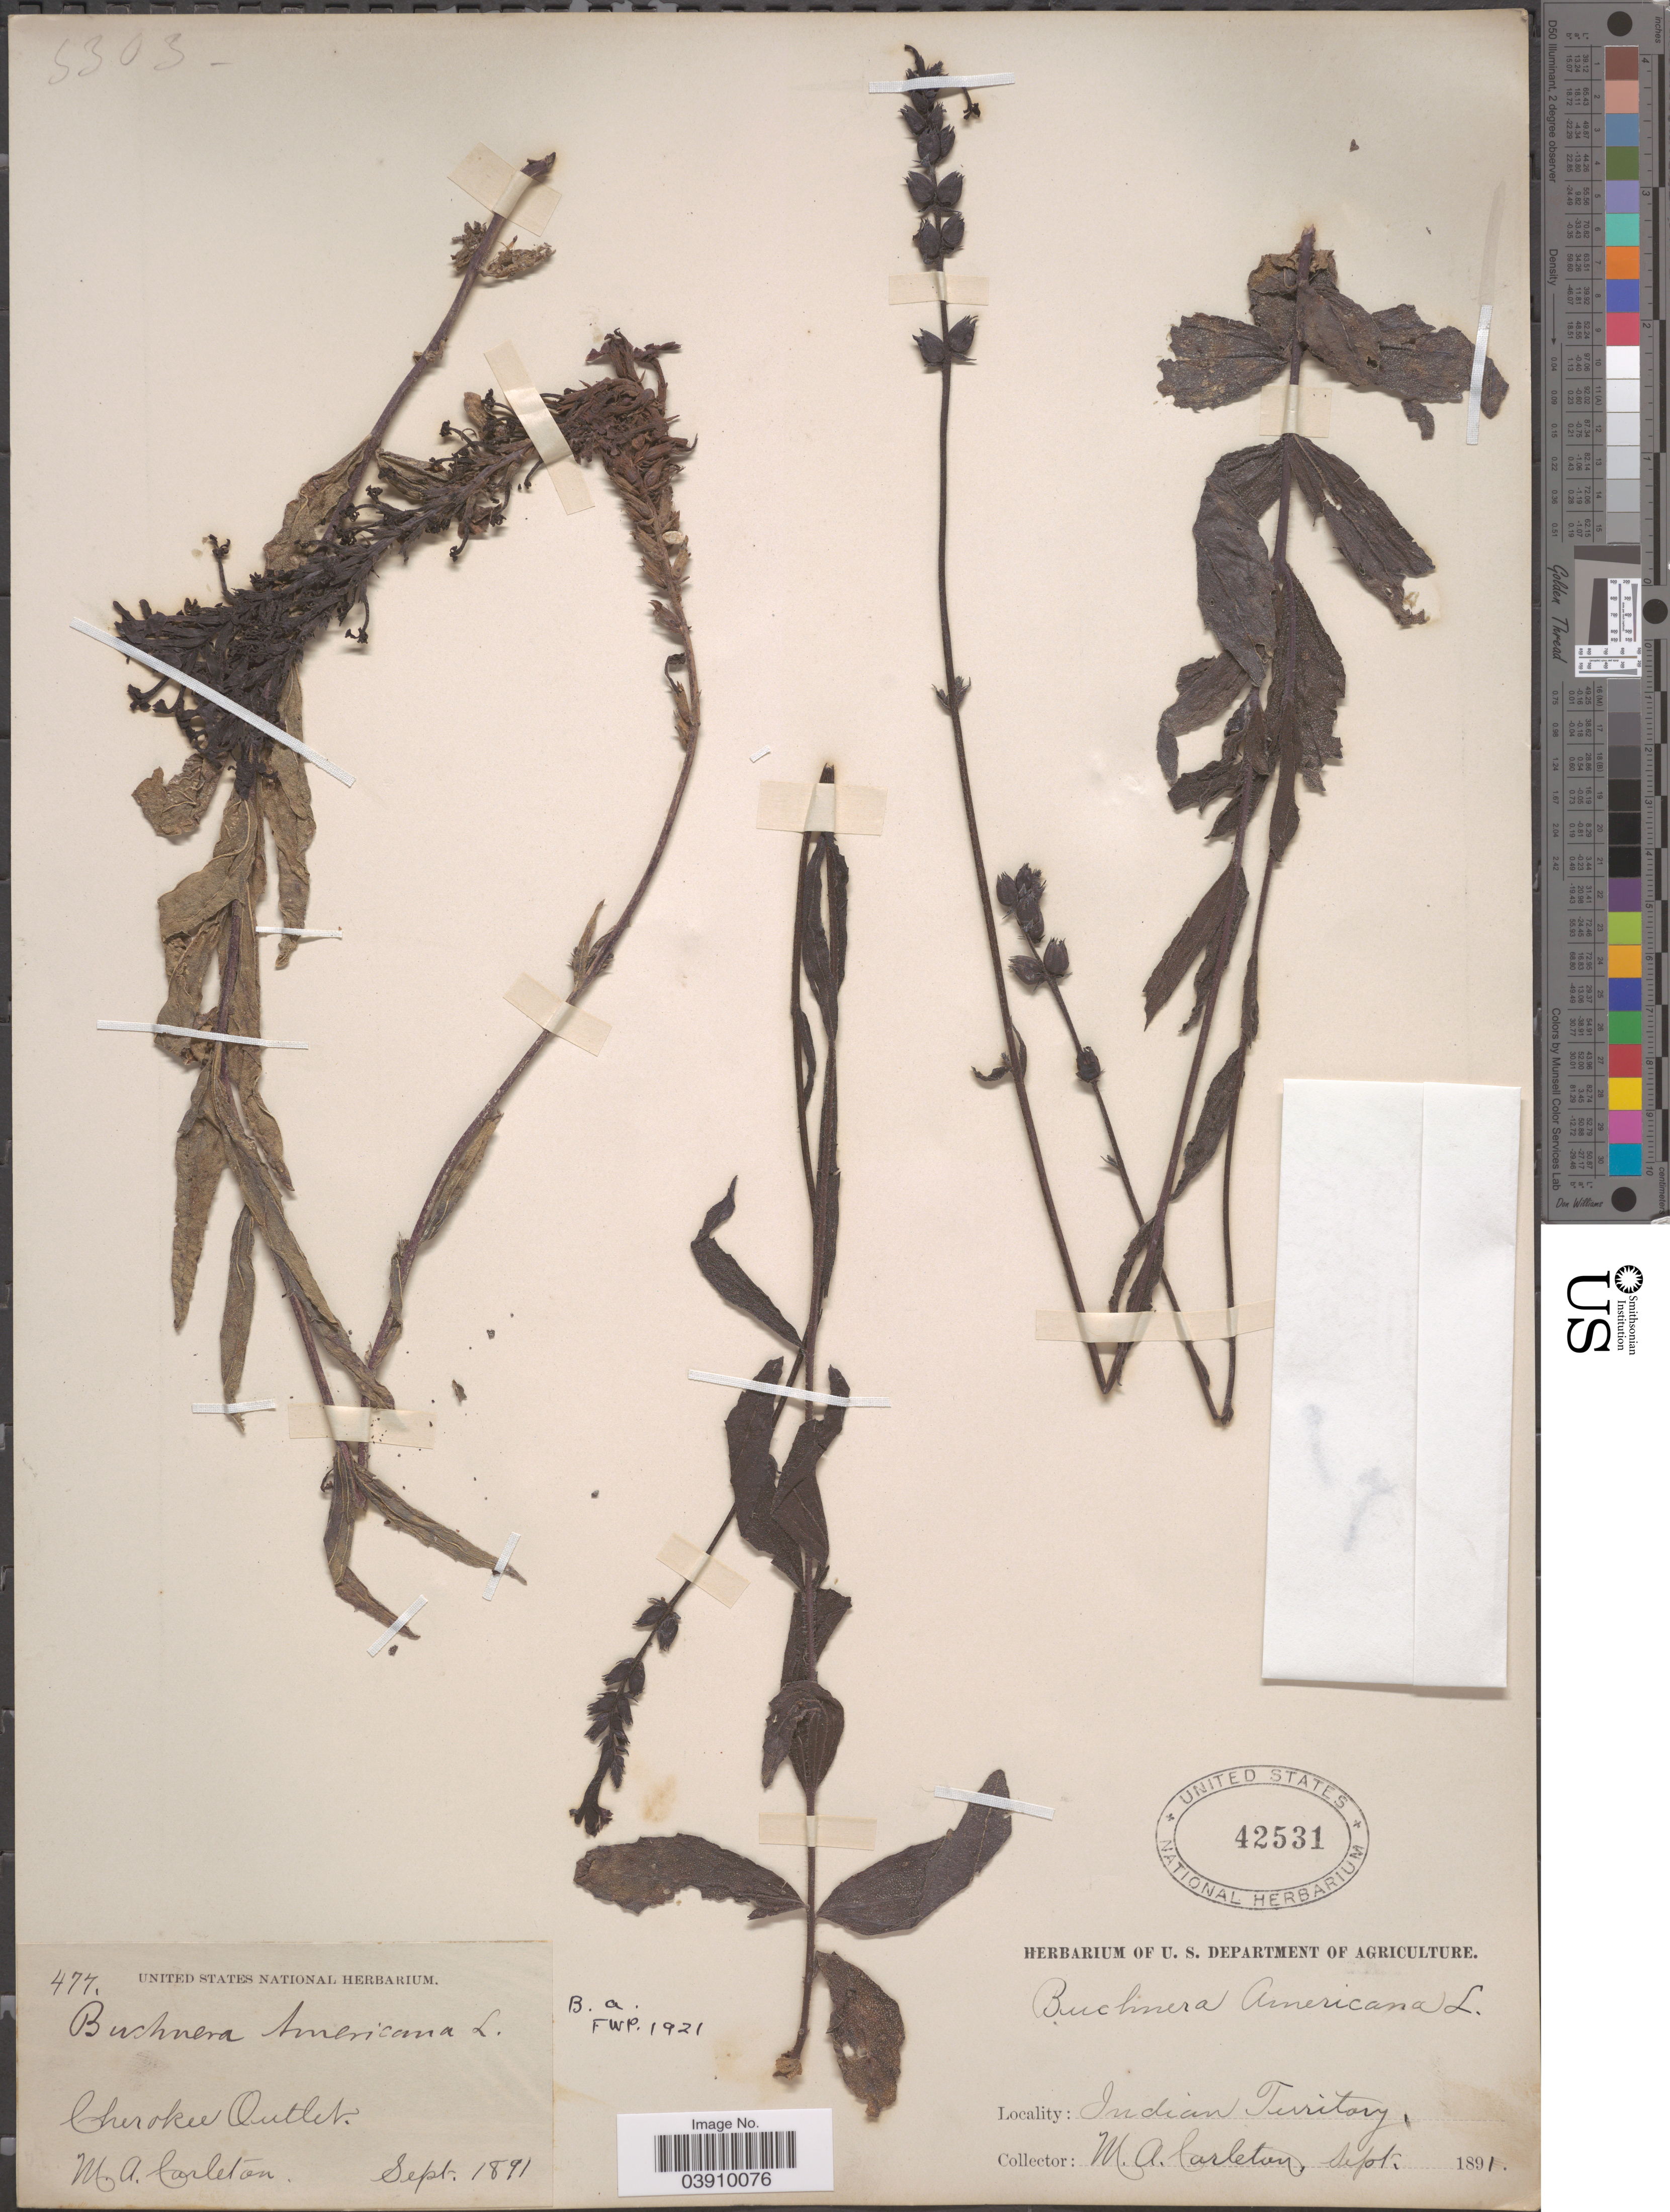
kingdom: Plantae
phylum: Tracheophyta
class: Magnoliopsida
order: Lamiales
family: Orobanchaceae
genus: Buchnera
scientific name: Buchnera americana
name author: L.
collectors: M. A. Carleton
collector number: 474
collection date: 1891-09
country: United States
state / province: Oklahoma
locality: Indian Territory. Cherokee Outlet.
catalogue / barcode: US 42531